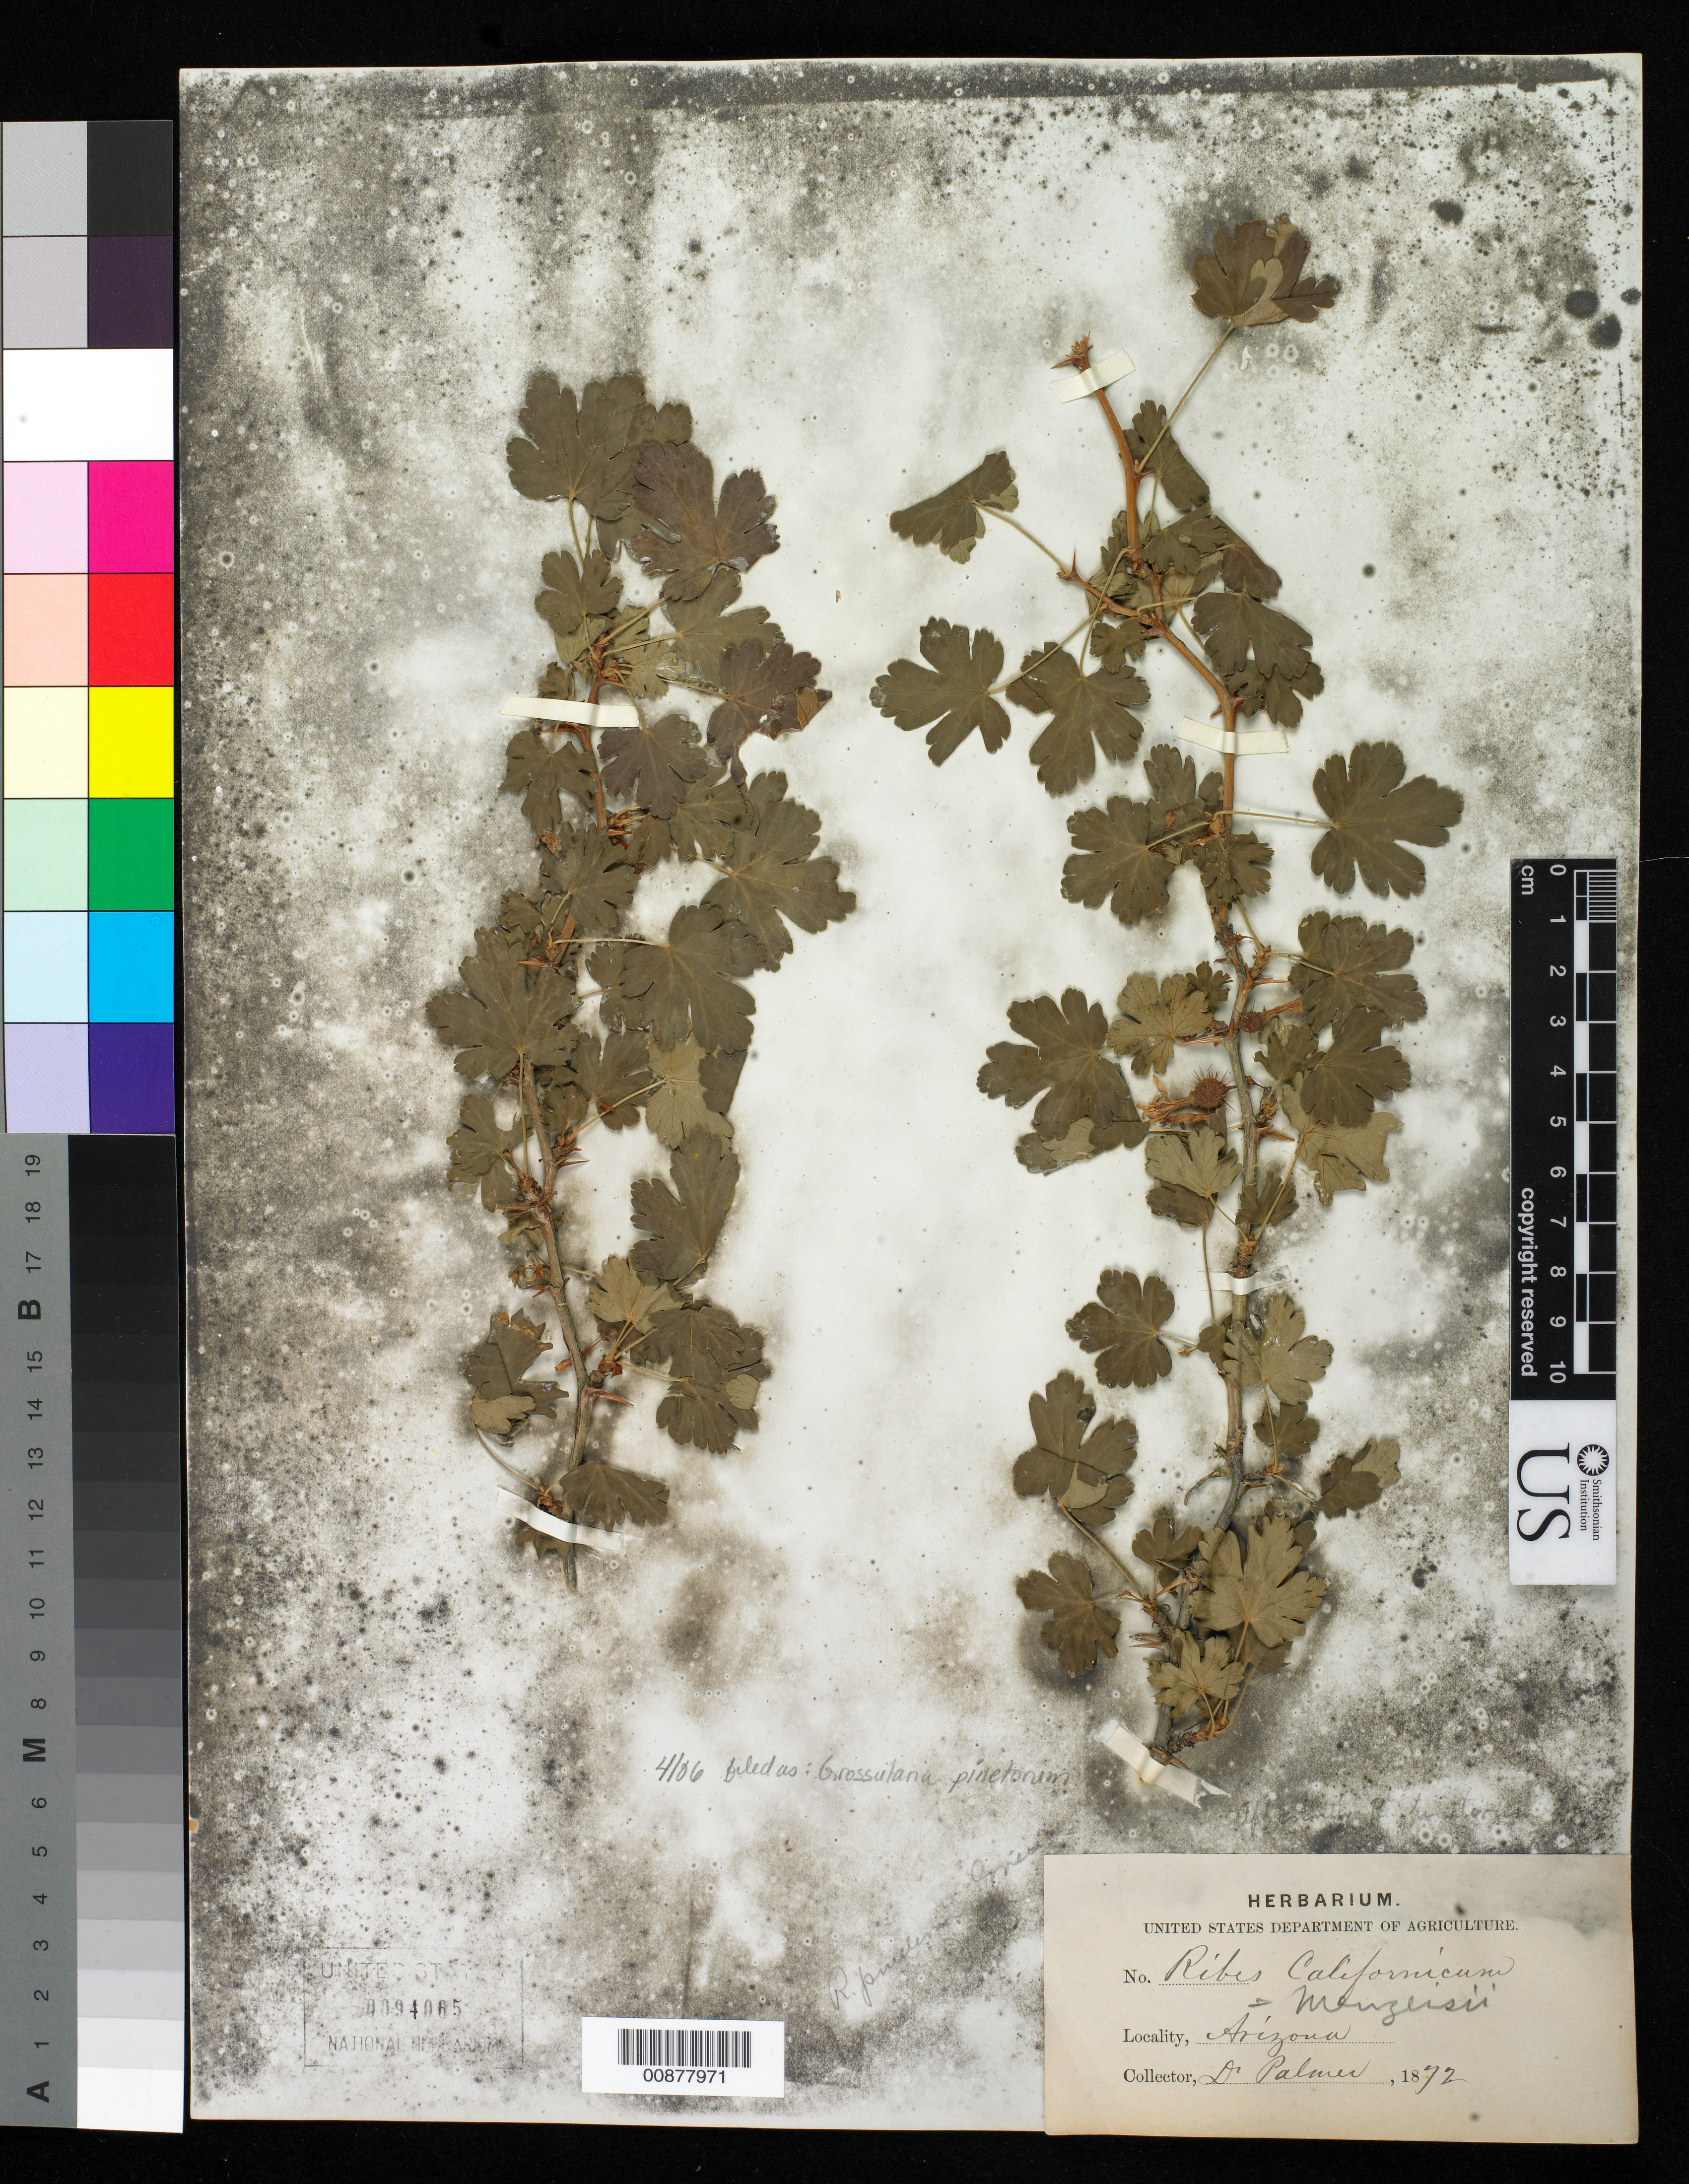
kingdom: Plantae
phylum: Tracheophyta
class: Magnoliopsida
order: Saxifragales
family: Grossulariaceae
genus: Ribes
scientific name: Ribes sp.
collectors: E. Palmer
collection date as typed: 1872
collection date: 1872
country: United States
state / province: Arizona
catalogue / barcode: US 94065